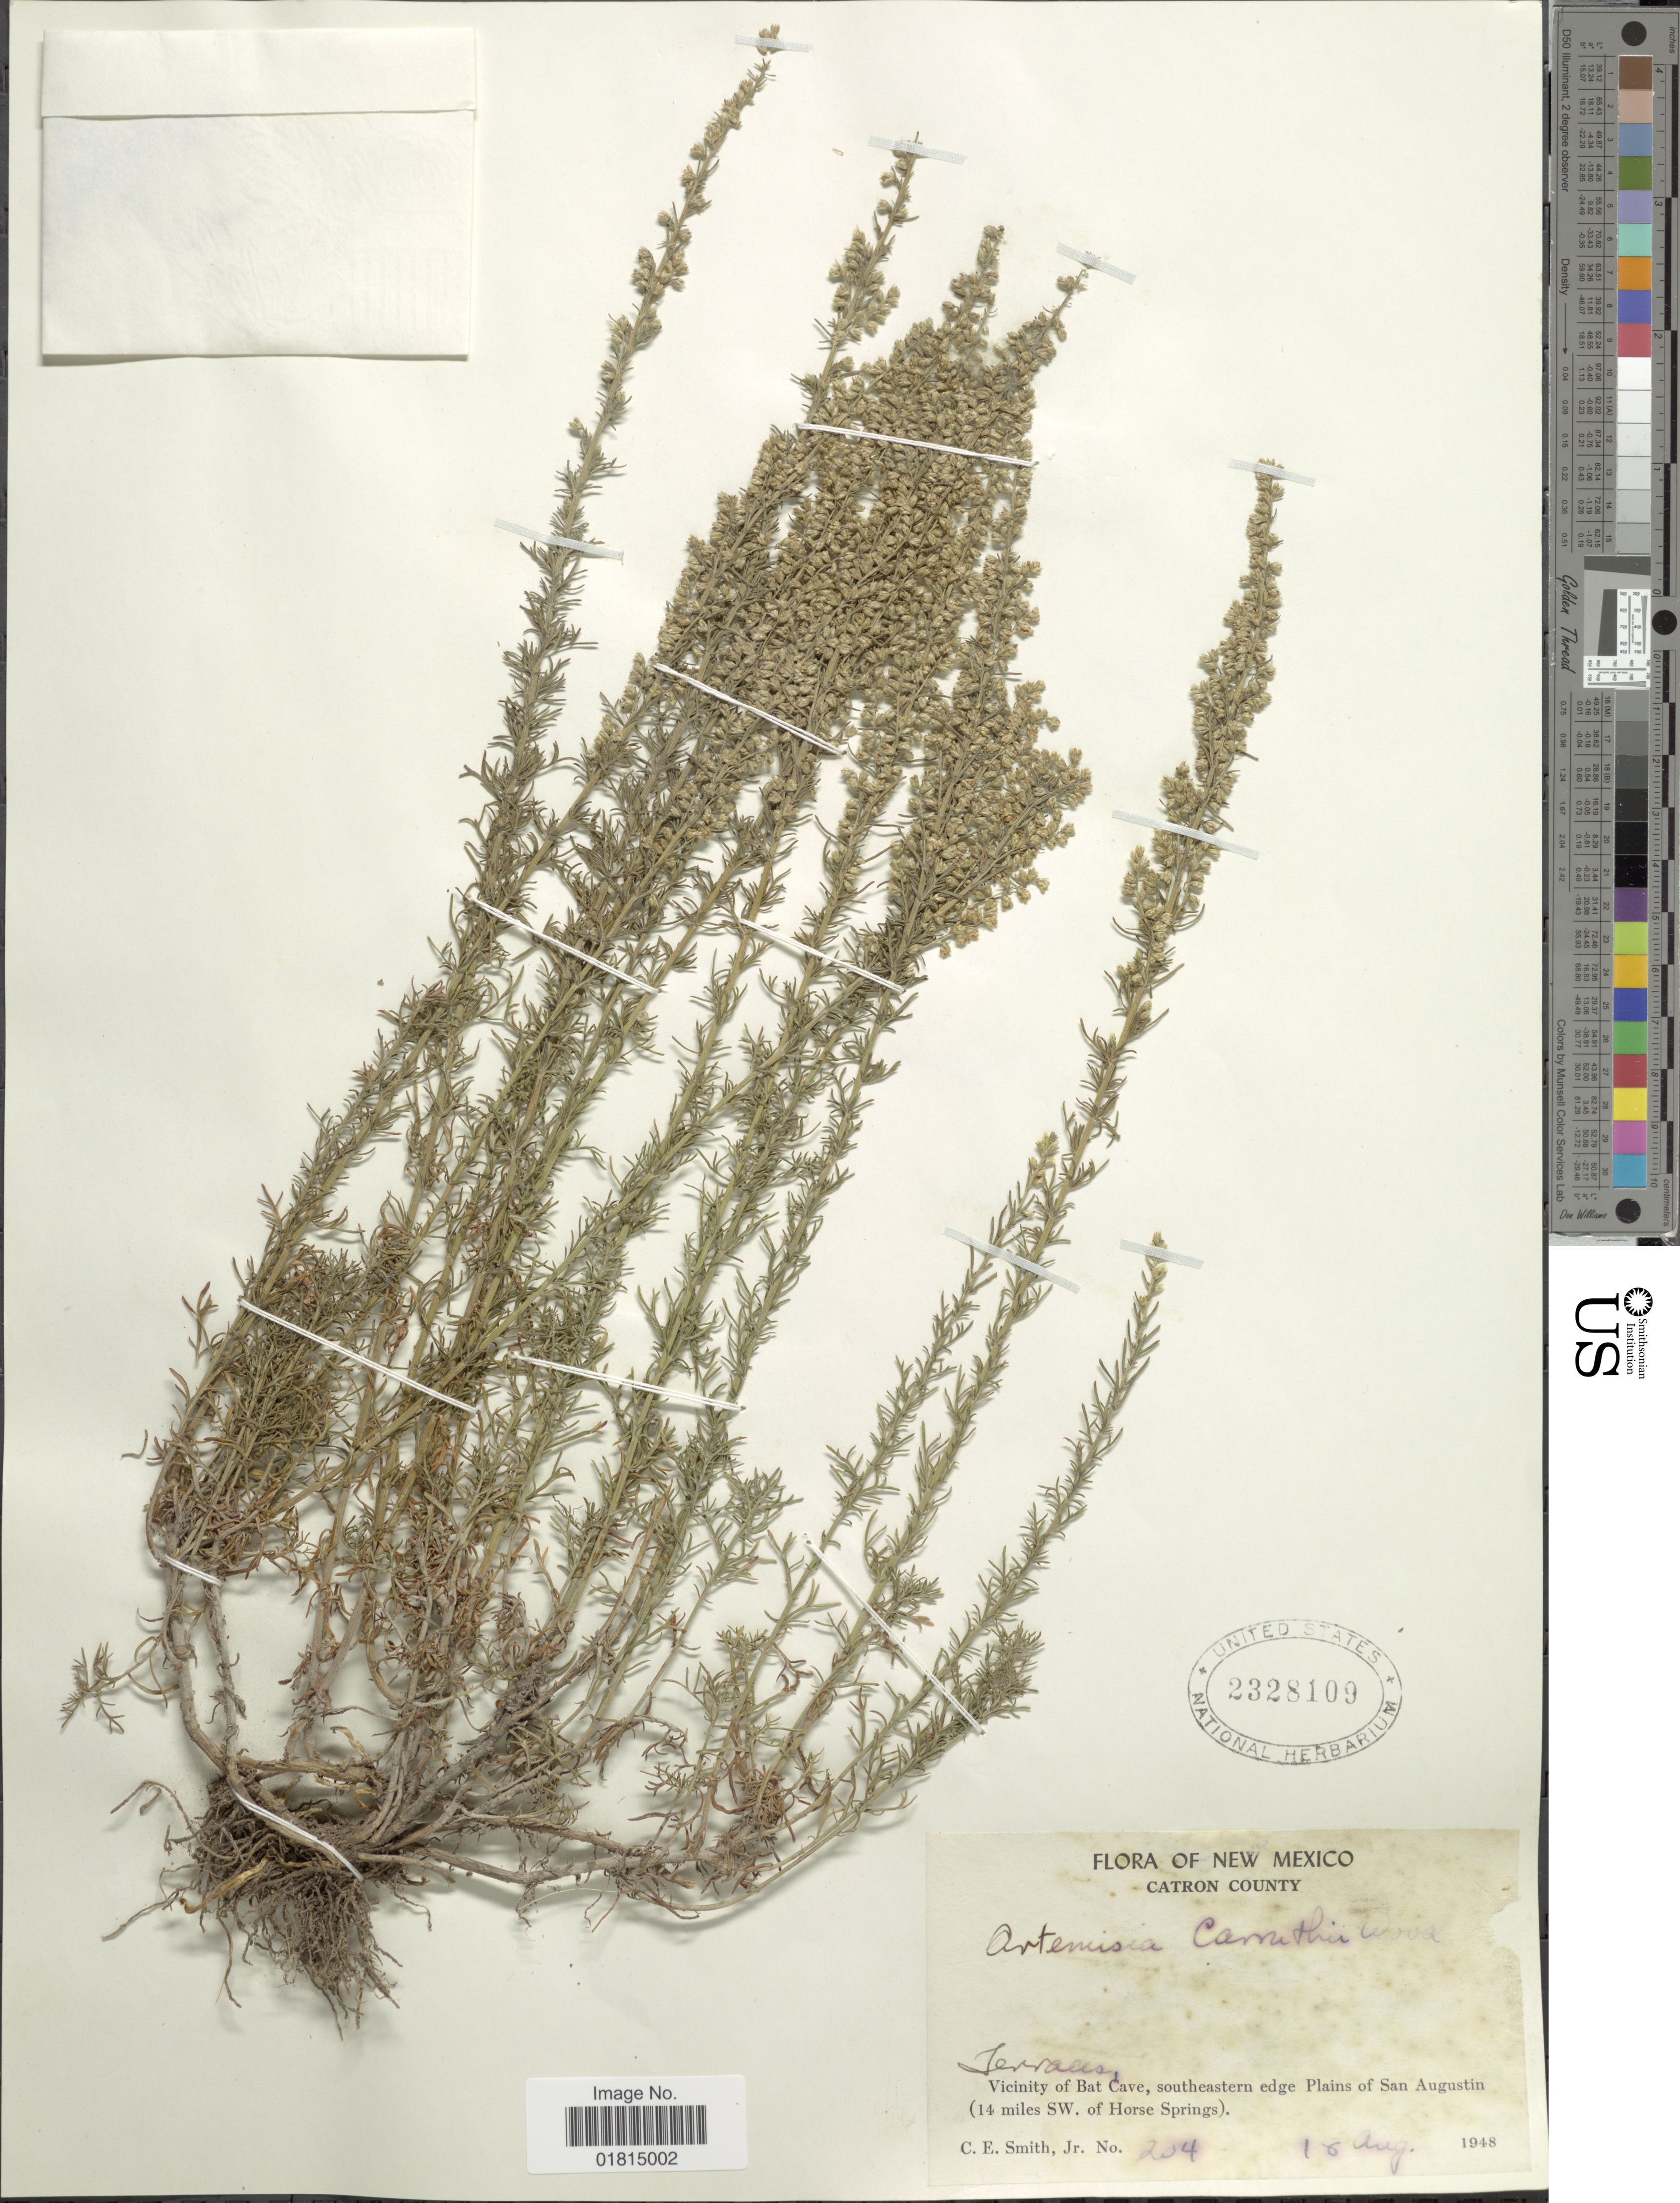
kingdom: Plantae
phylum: Tracheophyta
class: Magnoliopsida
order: Asterales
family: Asteraceae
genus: Artemisia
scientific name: Artemisia carruthii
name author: Alph. Wood ex Carruth.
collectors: C. E. Smith Jr.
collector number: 204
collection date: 1948-08-18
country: United States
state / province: New Mexico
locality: Catron County. Terraces, Vicinity of Bat Cave, southeastern edge Plains of San Augustin (14 miles SW. of Horse Springs)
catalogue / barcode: US 2328109